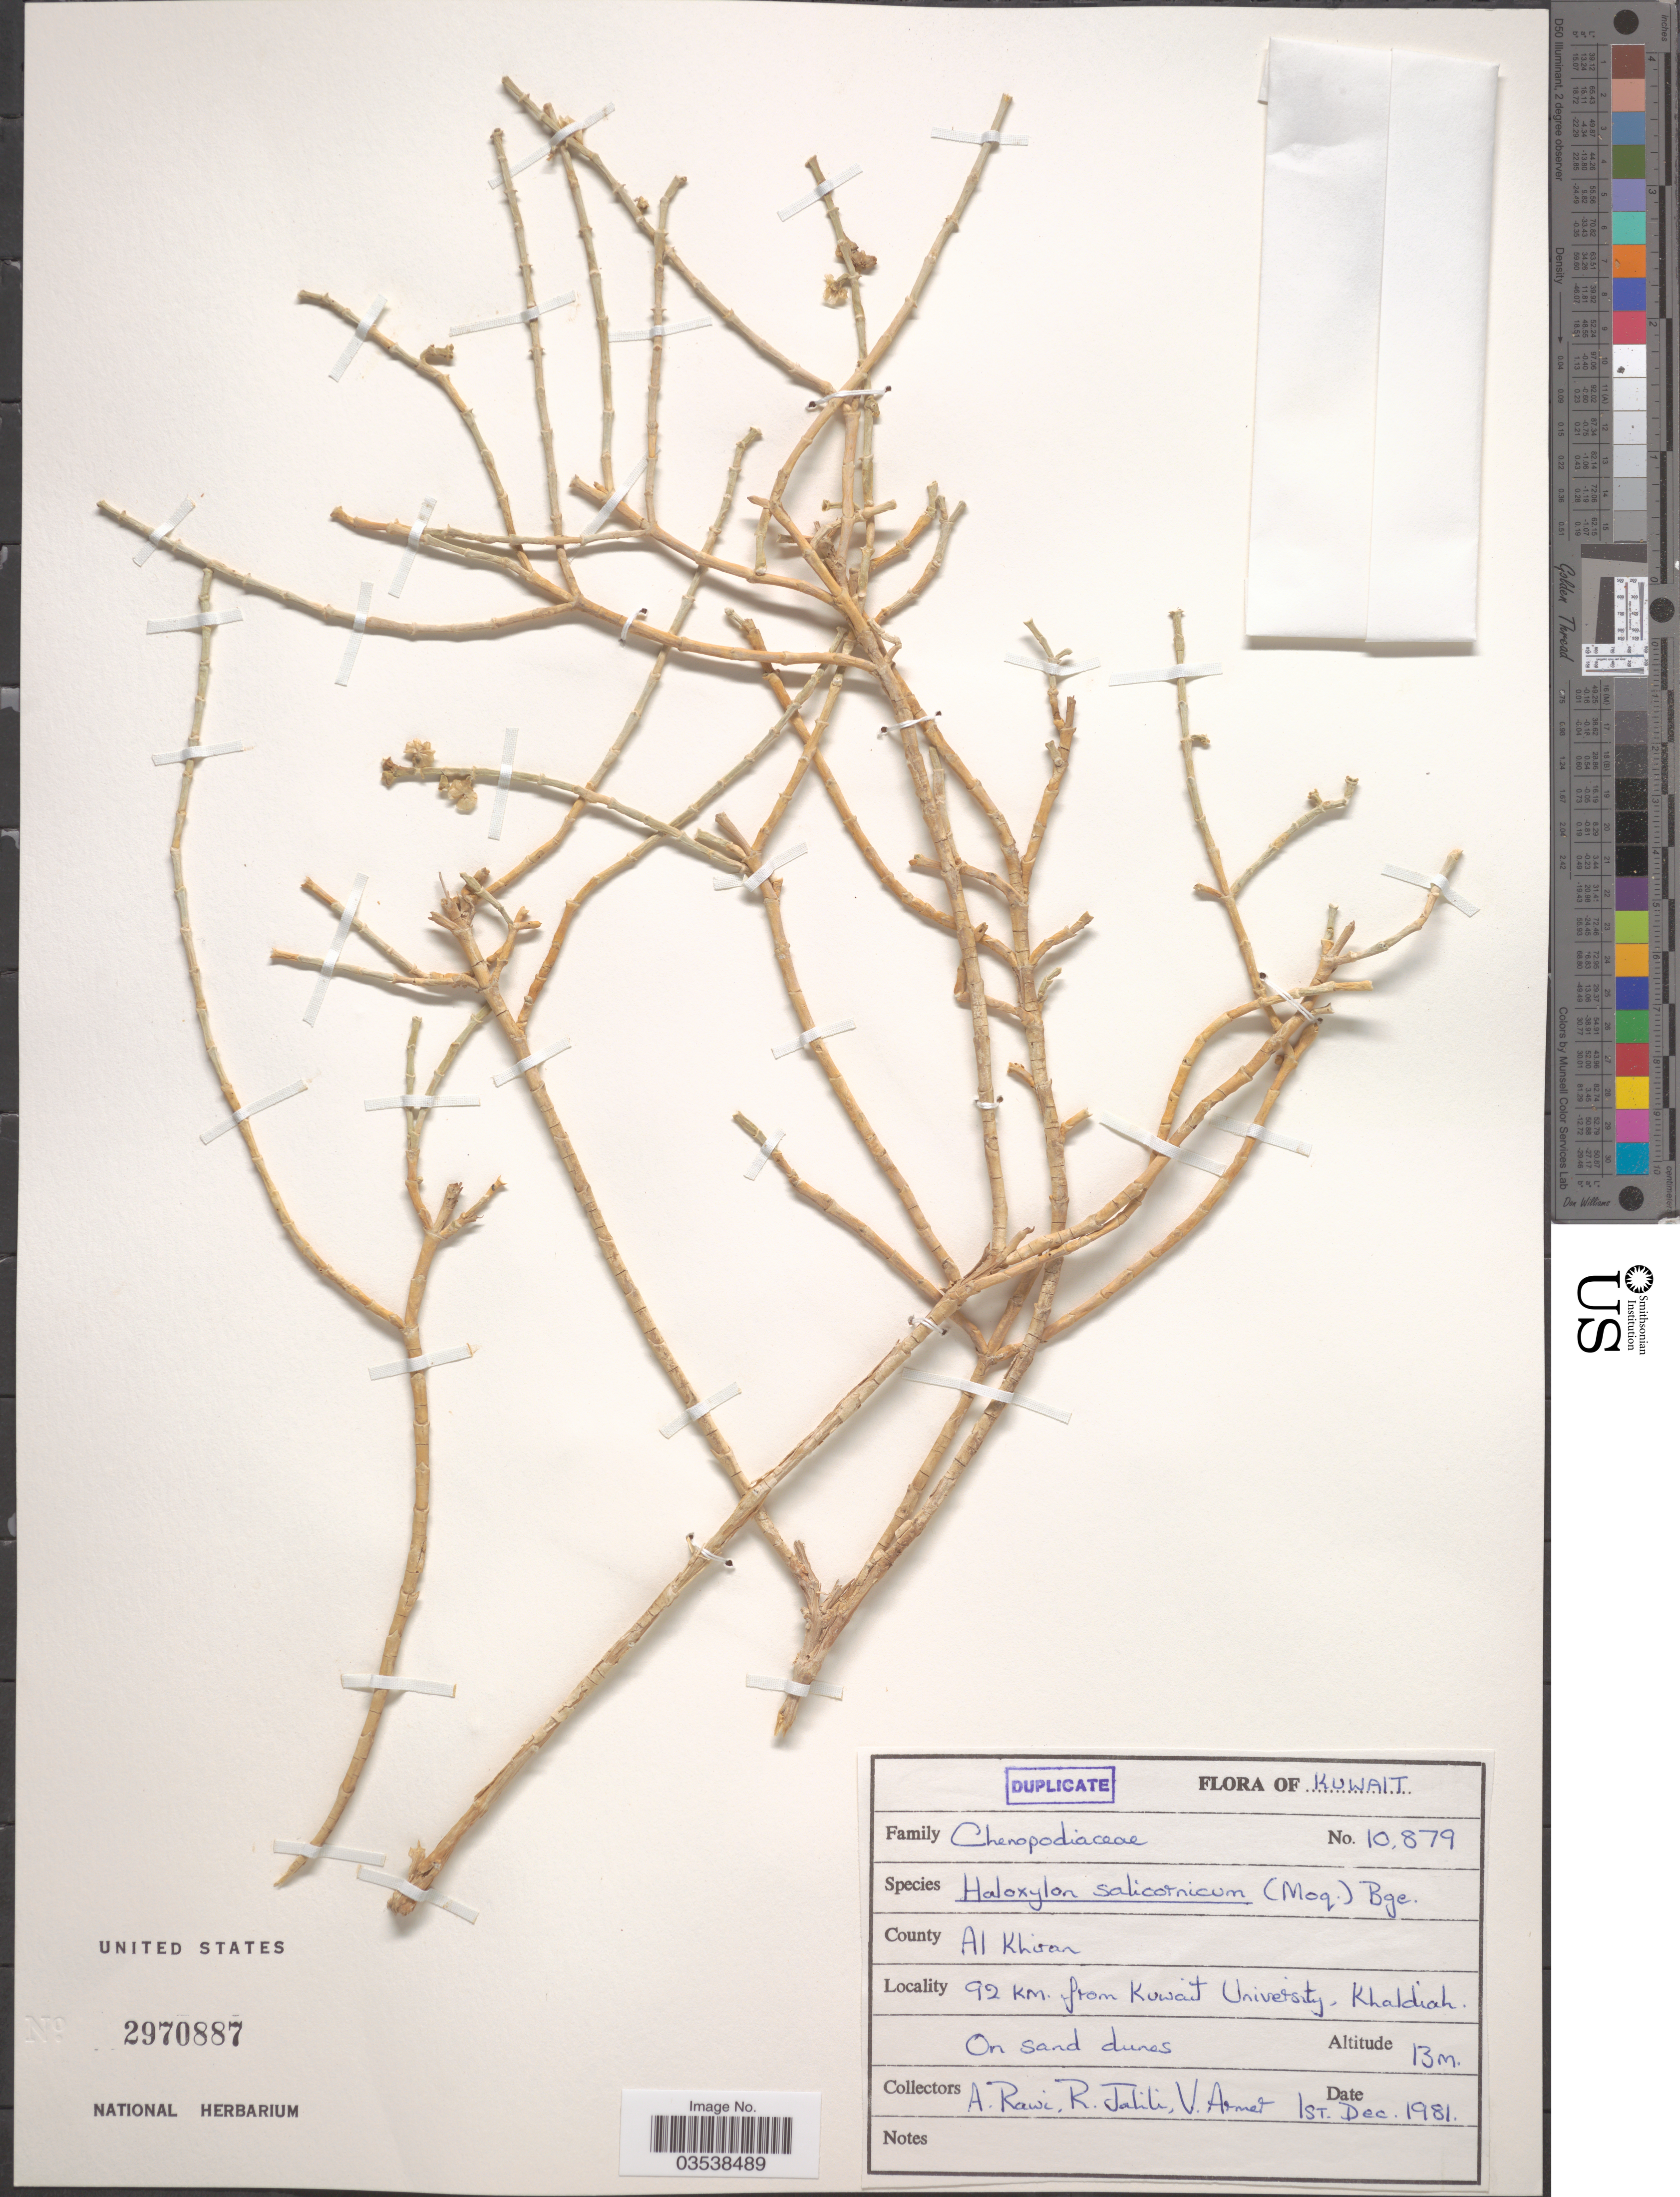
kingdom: Plantae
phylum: Tracheophyta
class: Magnoliopsida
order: Caryophyllales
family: Amaranthaceae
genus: Haloxylon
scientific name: Haloxylon salicornicum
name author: (Moq.) Bunge ex Boiss.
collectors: A. Rawi, R. Jalili & V. Armet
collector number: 10879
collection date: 1981-12-01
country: Kuwait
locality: County Al Khiran. 92 Km. from Kuwait University - Khaldiah.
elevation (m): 13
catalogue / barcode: US 2970887